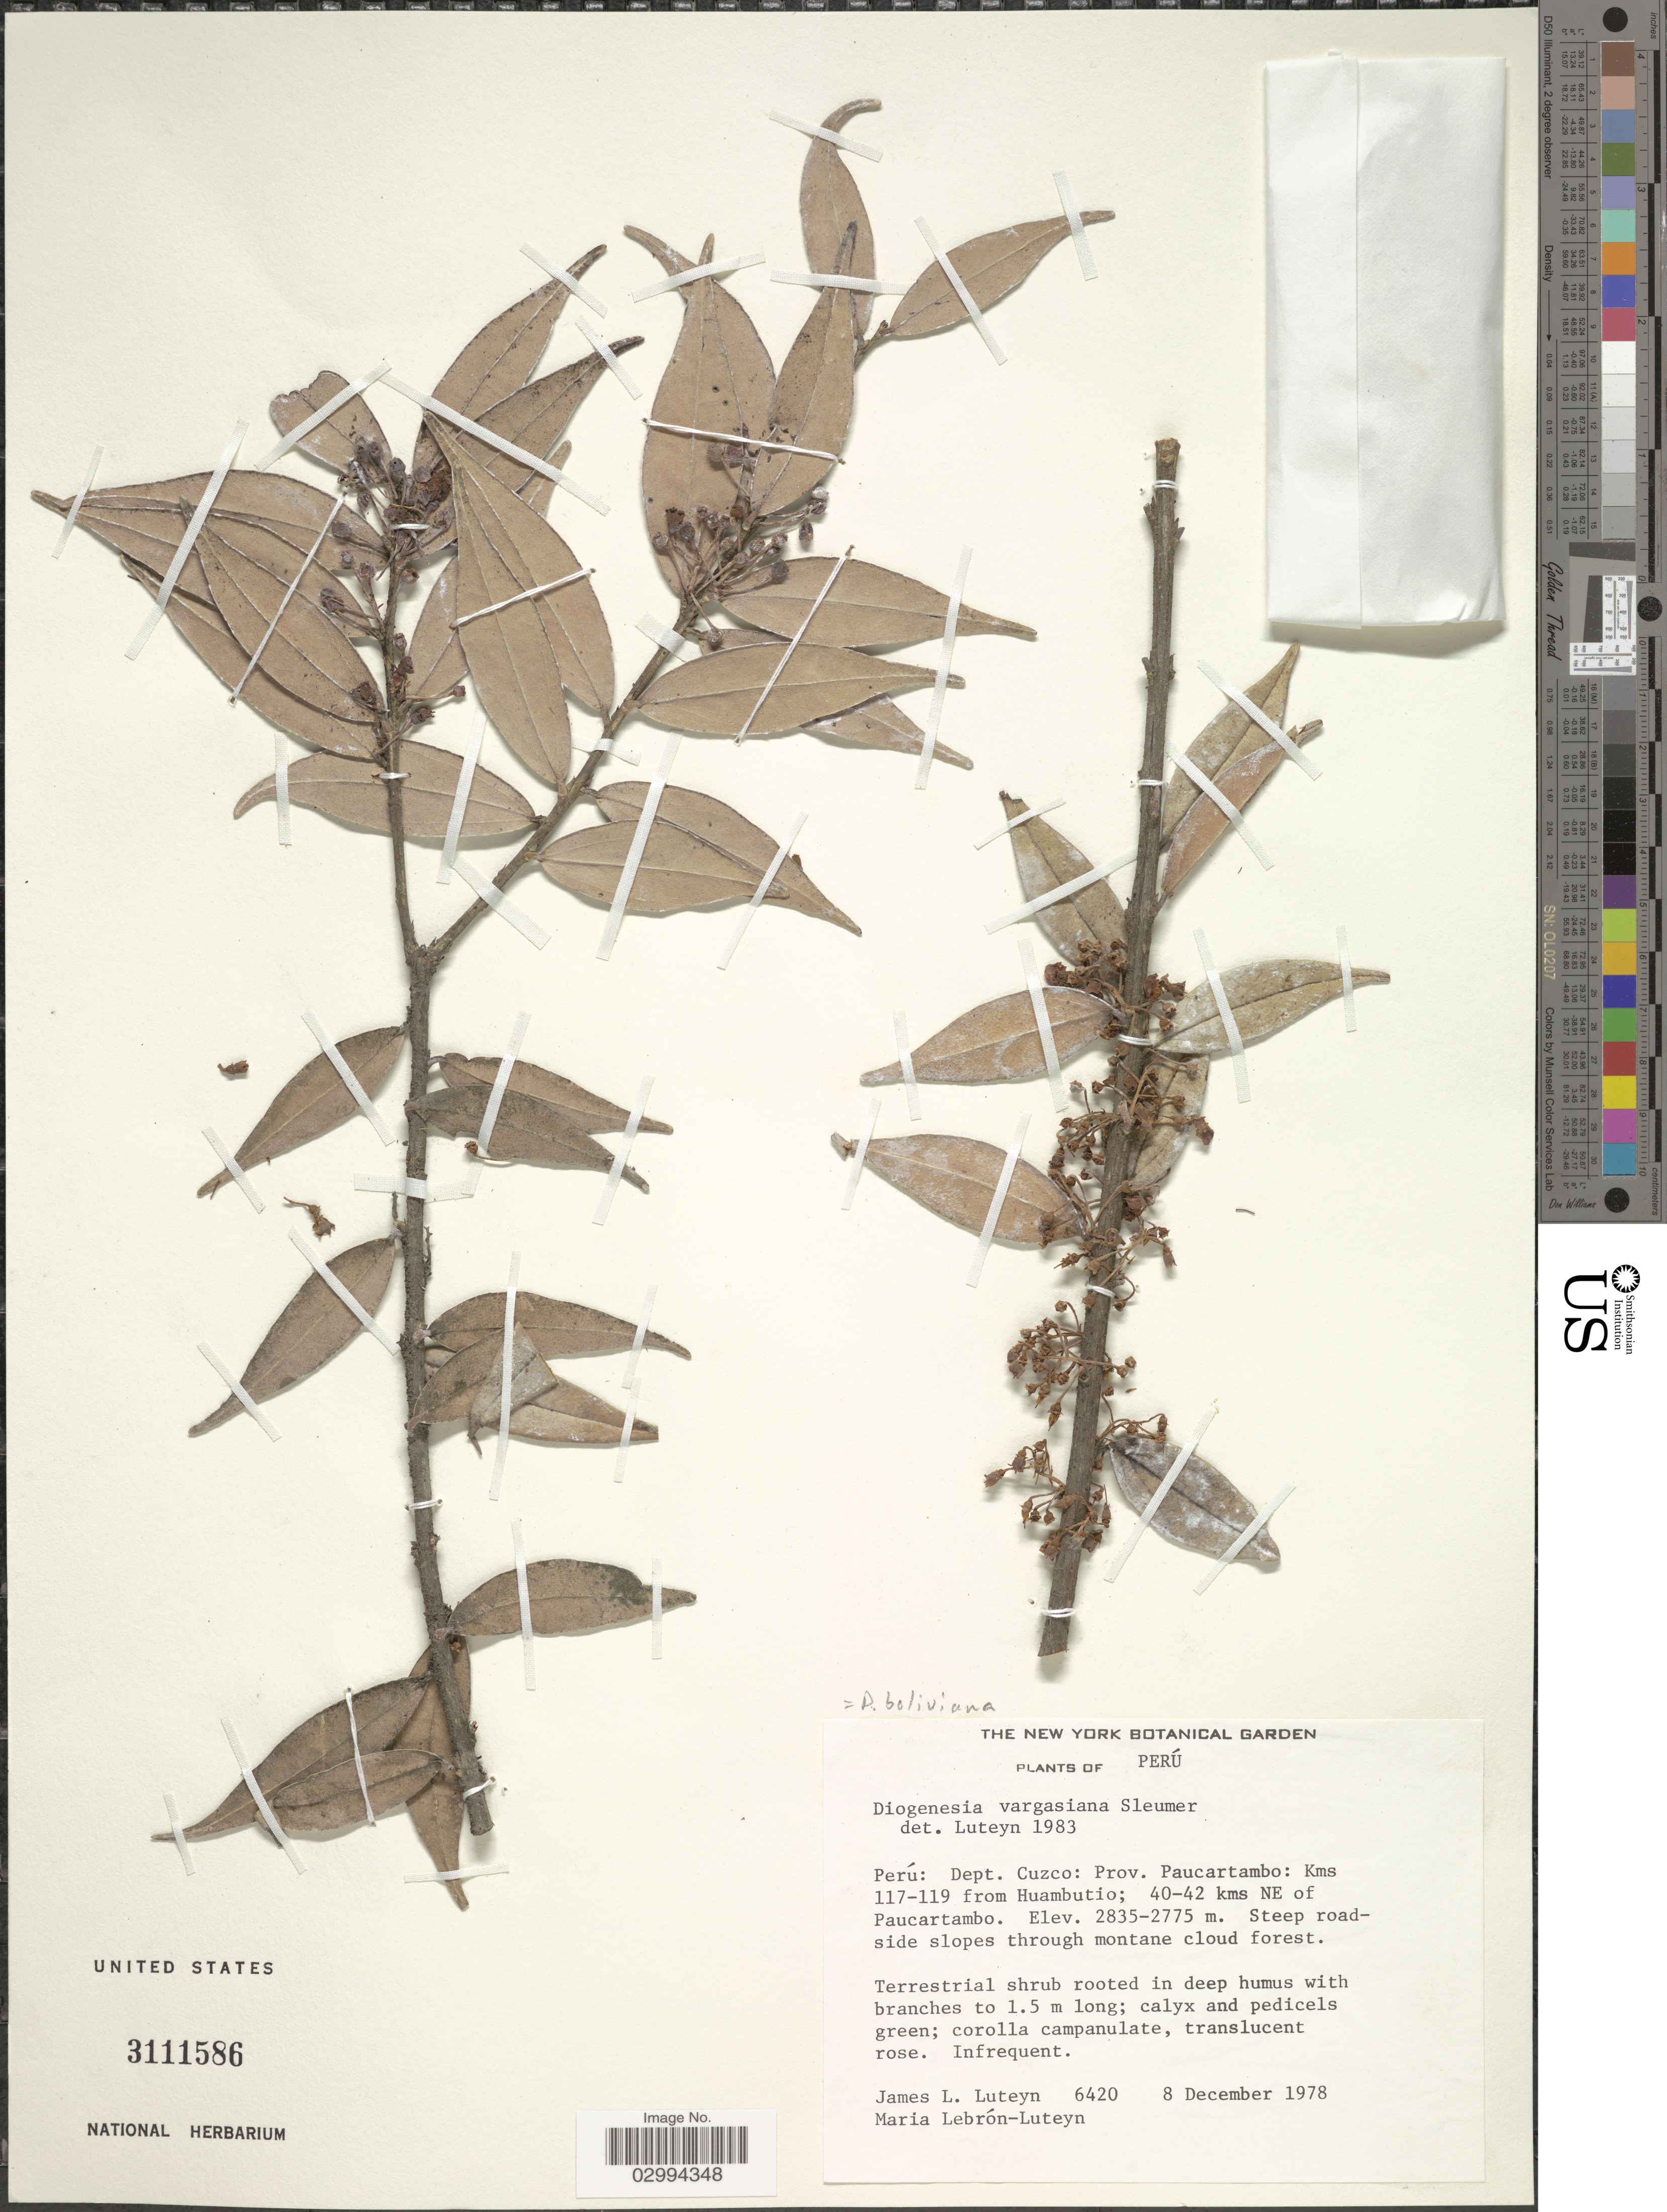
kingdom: Plantae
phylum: Tracheophyta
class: Magnoliopsida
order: Ericales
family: Ericaceae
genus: Diogenesia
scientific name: Diogenesia boliviana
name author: (Britton) Sleumer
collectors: J. L. Luteyn & M. L. Lebrón-Luteyn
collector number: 6420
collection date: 1978-12-08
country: Peru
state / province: Cusco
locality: Dept. Cuzco: Prov. Paucartambo: Kms 117-119 from Huambutio; 40-42 kms NE of Paucartambo.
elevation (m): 2775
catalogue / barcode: US 3111586